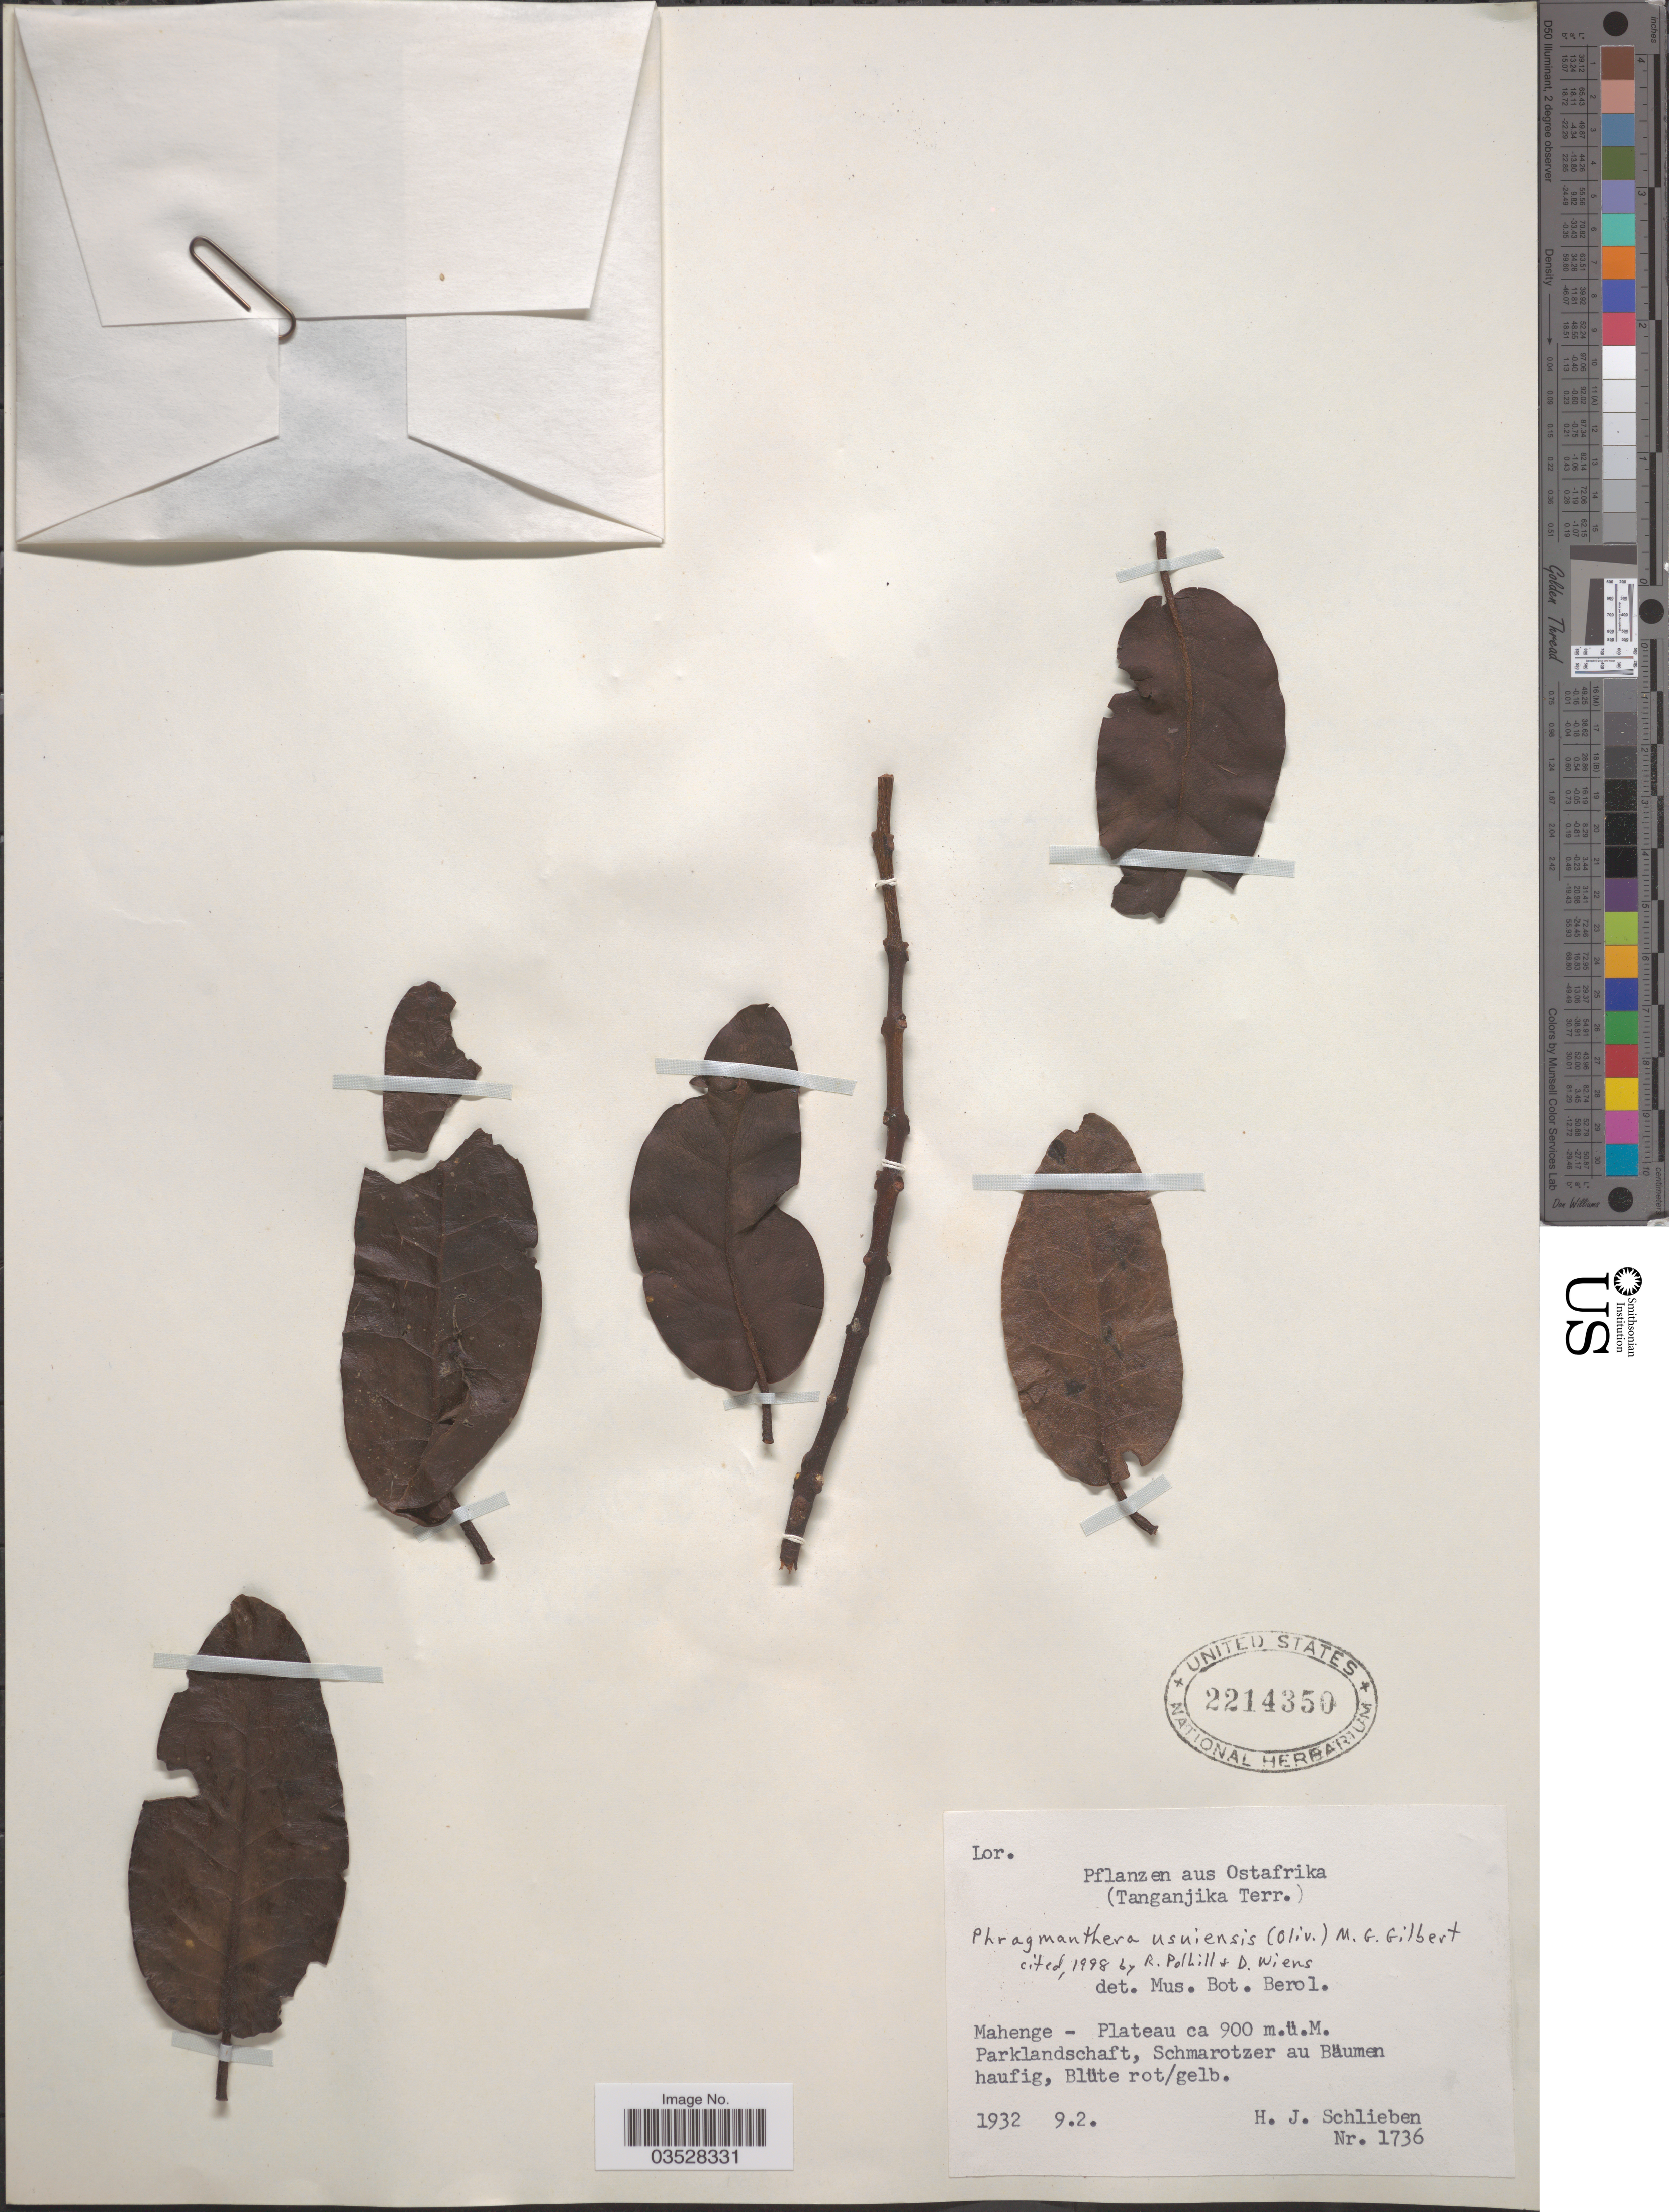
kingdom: Plantae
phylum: Tracheophyta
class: Magnoliopsida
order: Santalales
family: Loranthaceae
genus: Phragmanthera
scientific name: Phragmanthera usuiensis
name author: (Oliv.) M.G. Gilbert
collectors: H. J. Schlieben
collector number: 1736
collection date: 1932-09-02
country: Tanzania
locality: Ostafrika. (Tanganjika Terr.). Mahenge-Plateau.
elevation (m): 900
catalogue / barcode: US 2214350